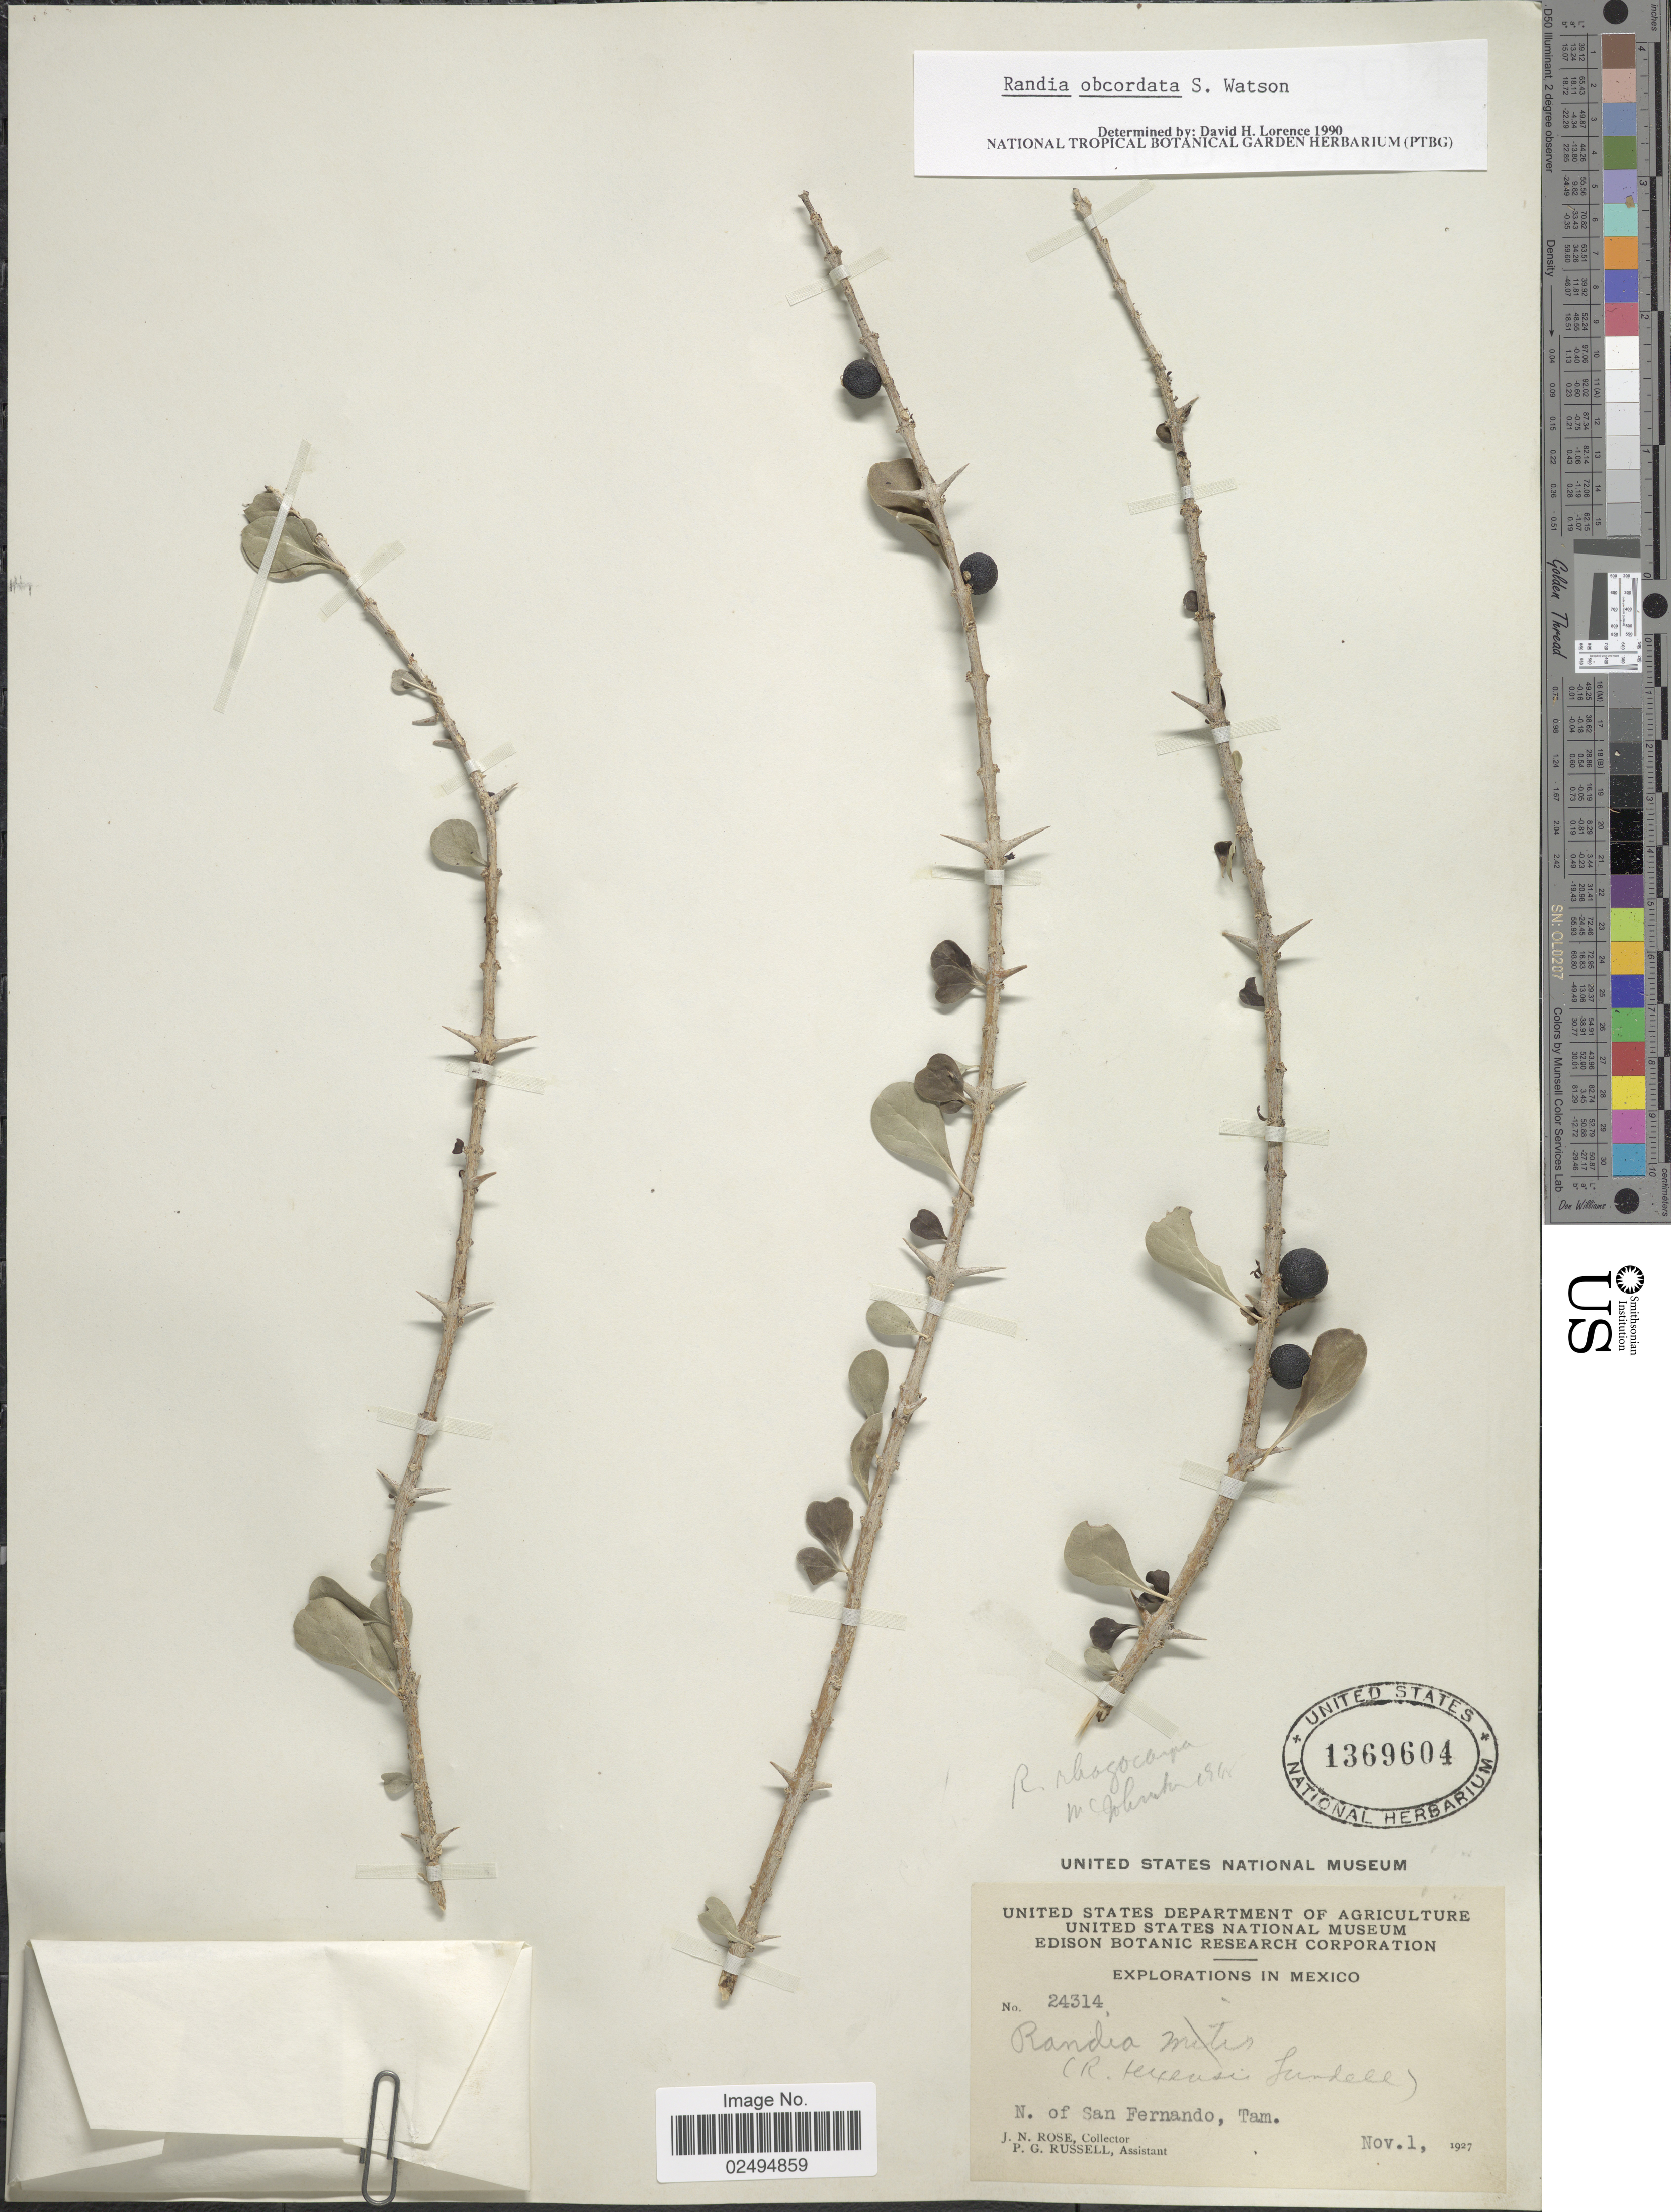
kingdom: Plantae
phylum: Tracheophyta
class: Magnoliopsida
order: Gentianales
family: Rubiaceae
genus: Randia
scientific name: Randia obcordata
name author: S. Watson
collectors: J. N. Rose & P. G. Russell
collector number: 24314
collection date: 1927-11-01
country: Mexico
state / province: Tamaulipas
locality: N. of San Fernando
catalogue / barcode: US 1369604